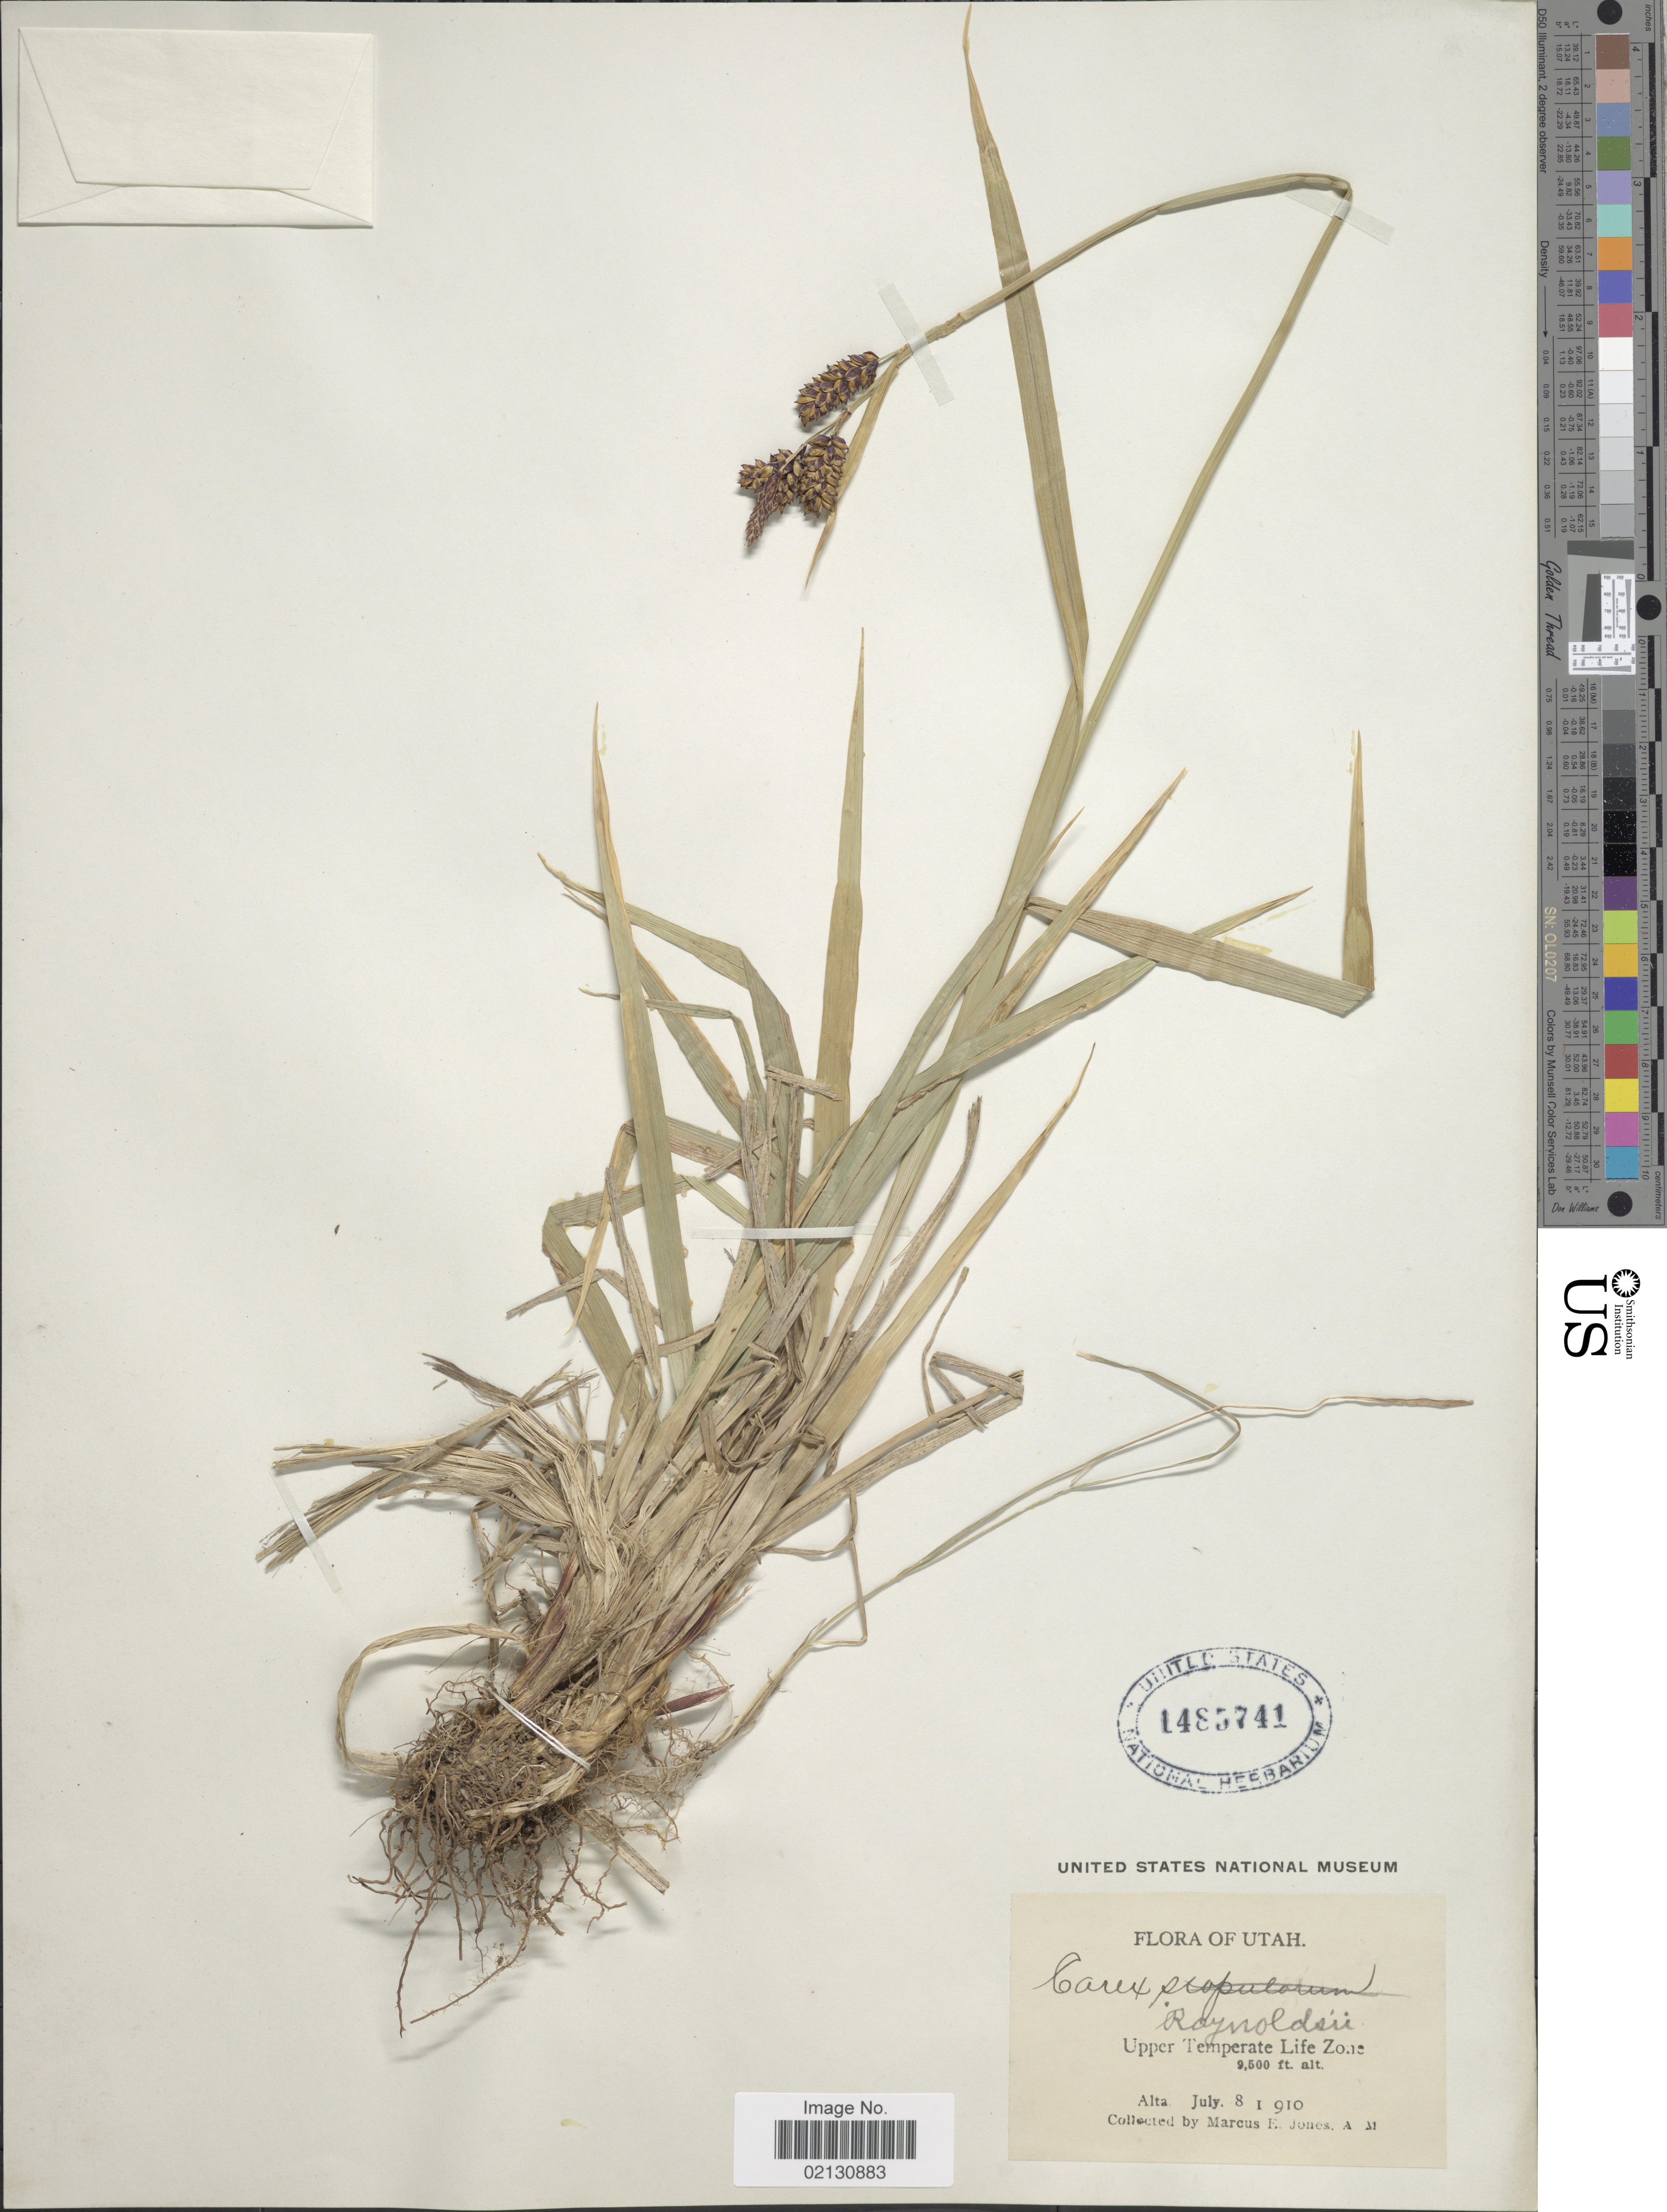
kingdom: Plantae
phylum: Tracheophyta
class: Liliopsida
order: Poales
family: Cyperaceae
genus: Carex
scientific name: Carex raynoldsii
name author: Dewey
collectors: M. E. Jones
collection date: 1910-07-08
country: United States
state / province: Utah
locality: Alta. Upper Temperate Life Zone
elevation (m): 2896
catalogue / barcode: US 1485741